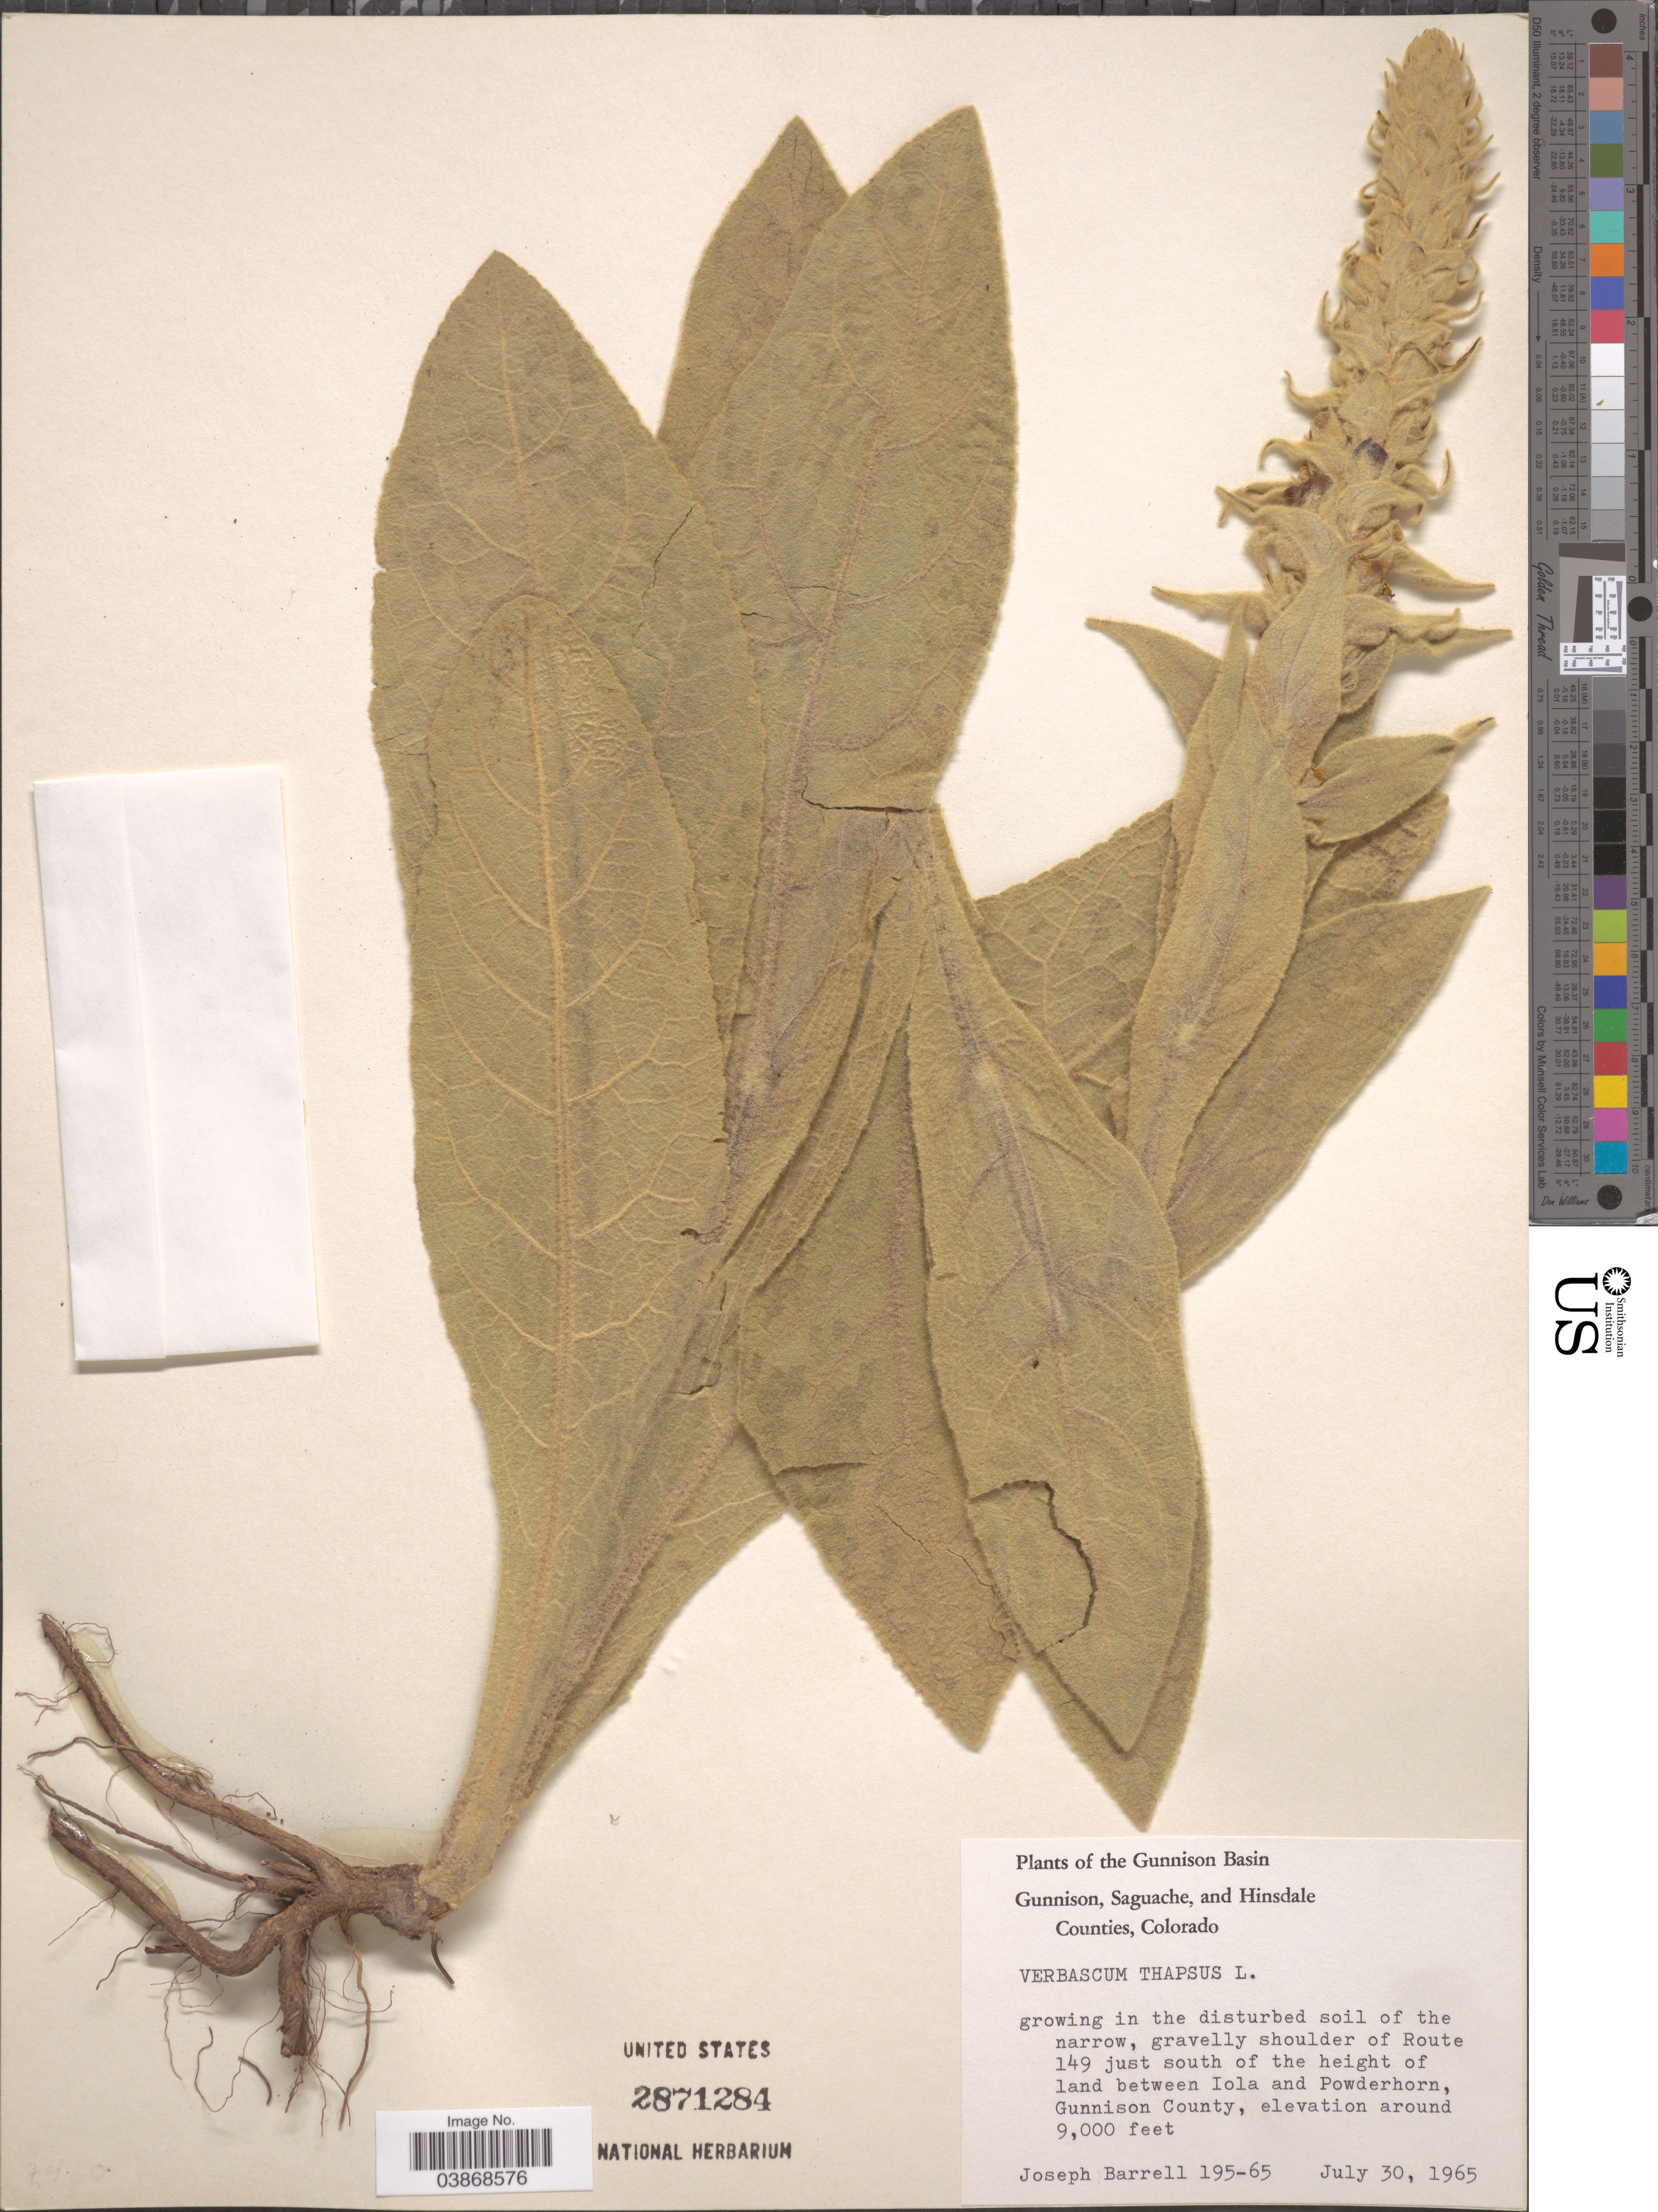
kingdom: Plantae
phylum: Tracheophyta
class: Magnoliopsida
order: Lamiales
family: Scrophulariaceae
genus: Verbascum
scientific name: Verbascum thapsus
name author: L.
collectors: J. Barrell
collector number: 195-65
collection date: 1965-07-30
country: United States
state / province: Colorado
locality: The Gunnison Basin. Gravelly shoulder of Route 149 just south of the height of land between Iola and Powderhorn, Gunnison County.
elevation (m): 2743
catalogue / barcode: US 2871284